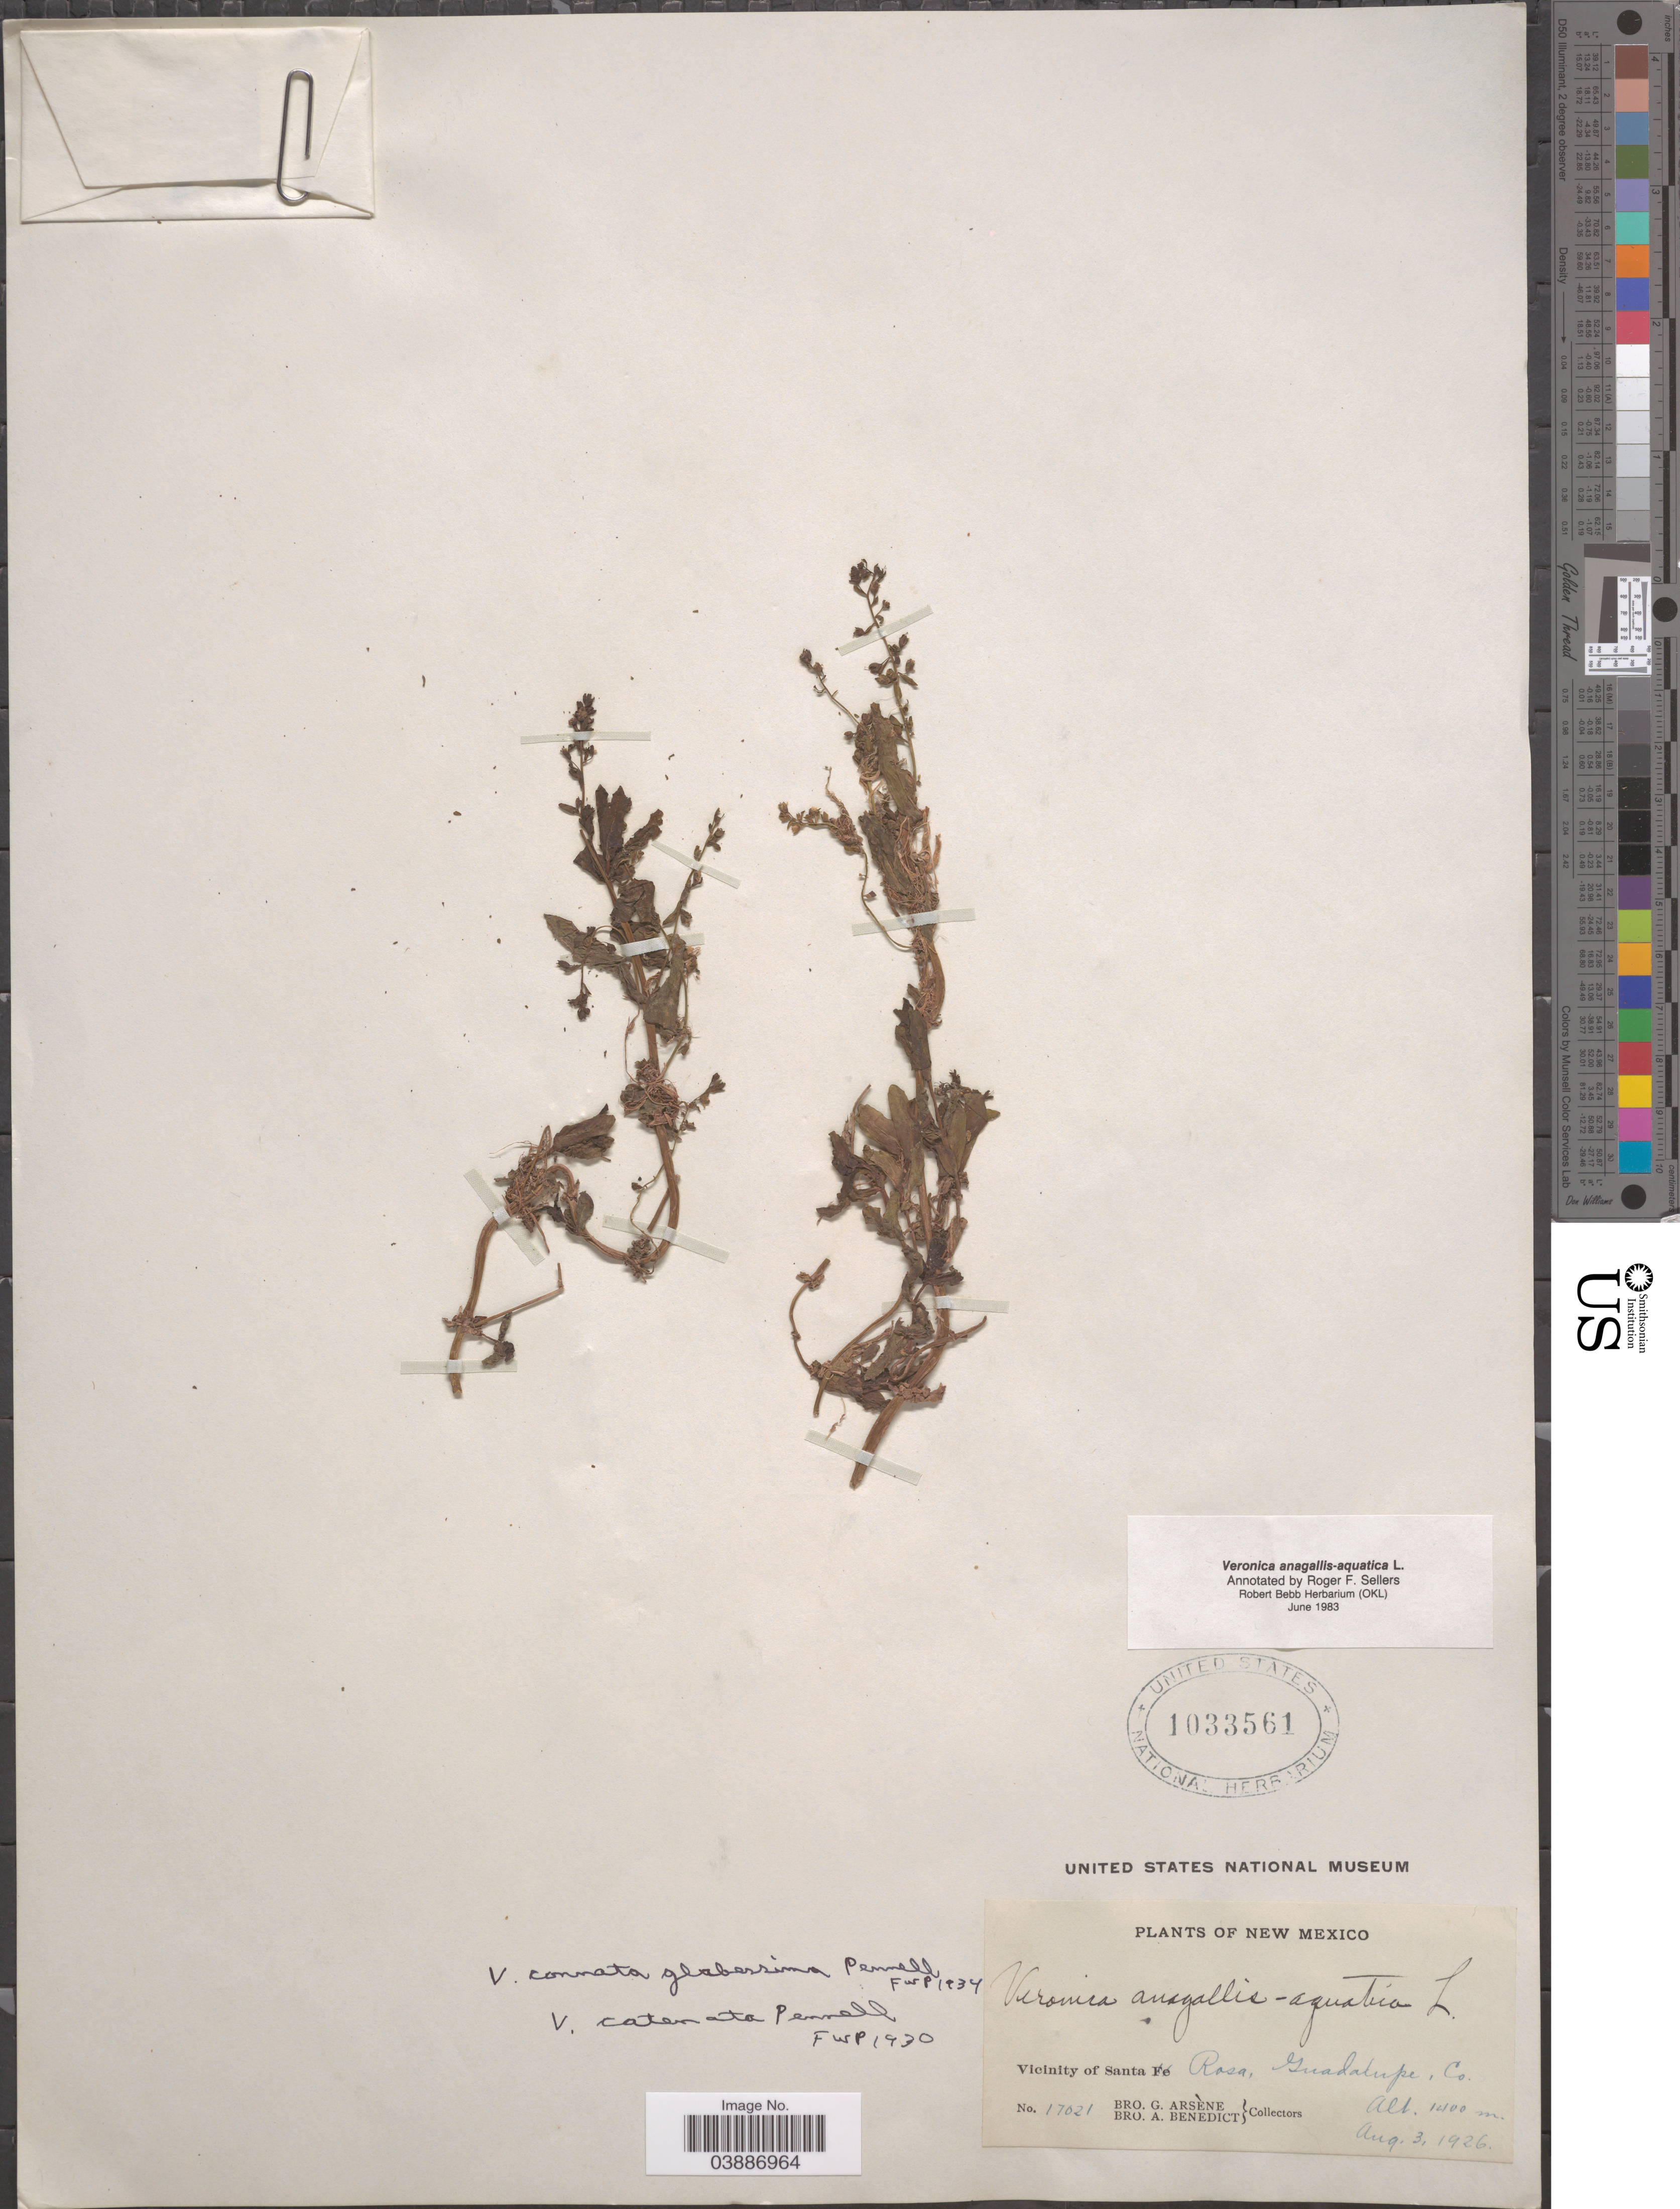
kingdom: Plantae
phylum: Tracheophyta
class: Magnoliopsida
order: Lamiales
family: Plantaginaceae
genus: Veronica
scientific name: Veronica anagallis-aquatica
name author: L.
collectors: Bro. G. Arsène & Bro. A. Benedict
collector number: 17021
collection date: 1926-08-03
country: United States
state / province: New Mexico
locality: Vicinity of Santa Rosa, Guadalupe Co.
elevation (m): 1400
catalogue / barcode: US 1033561